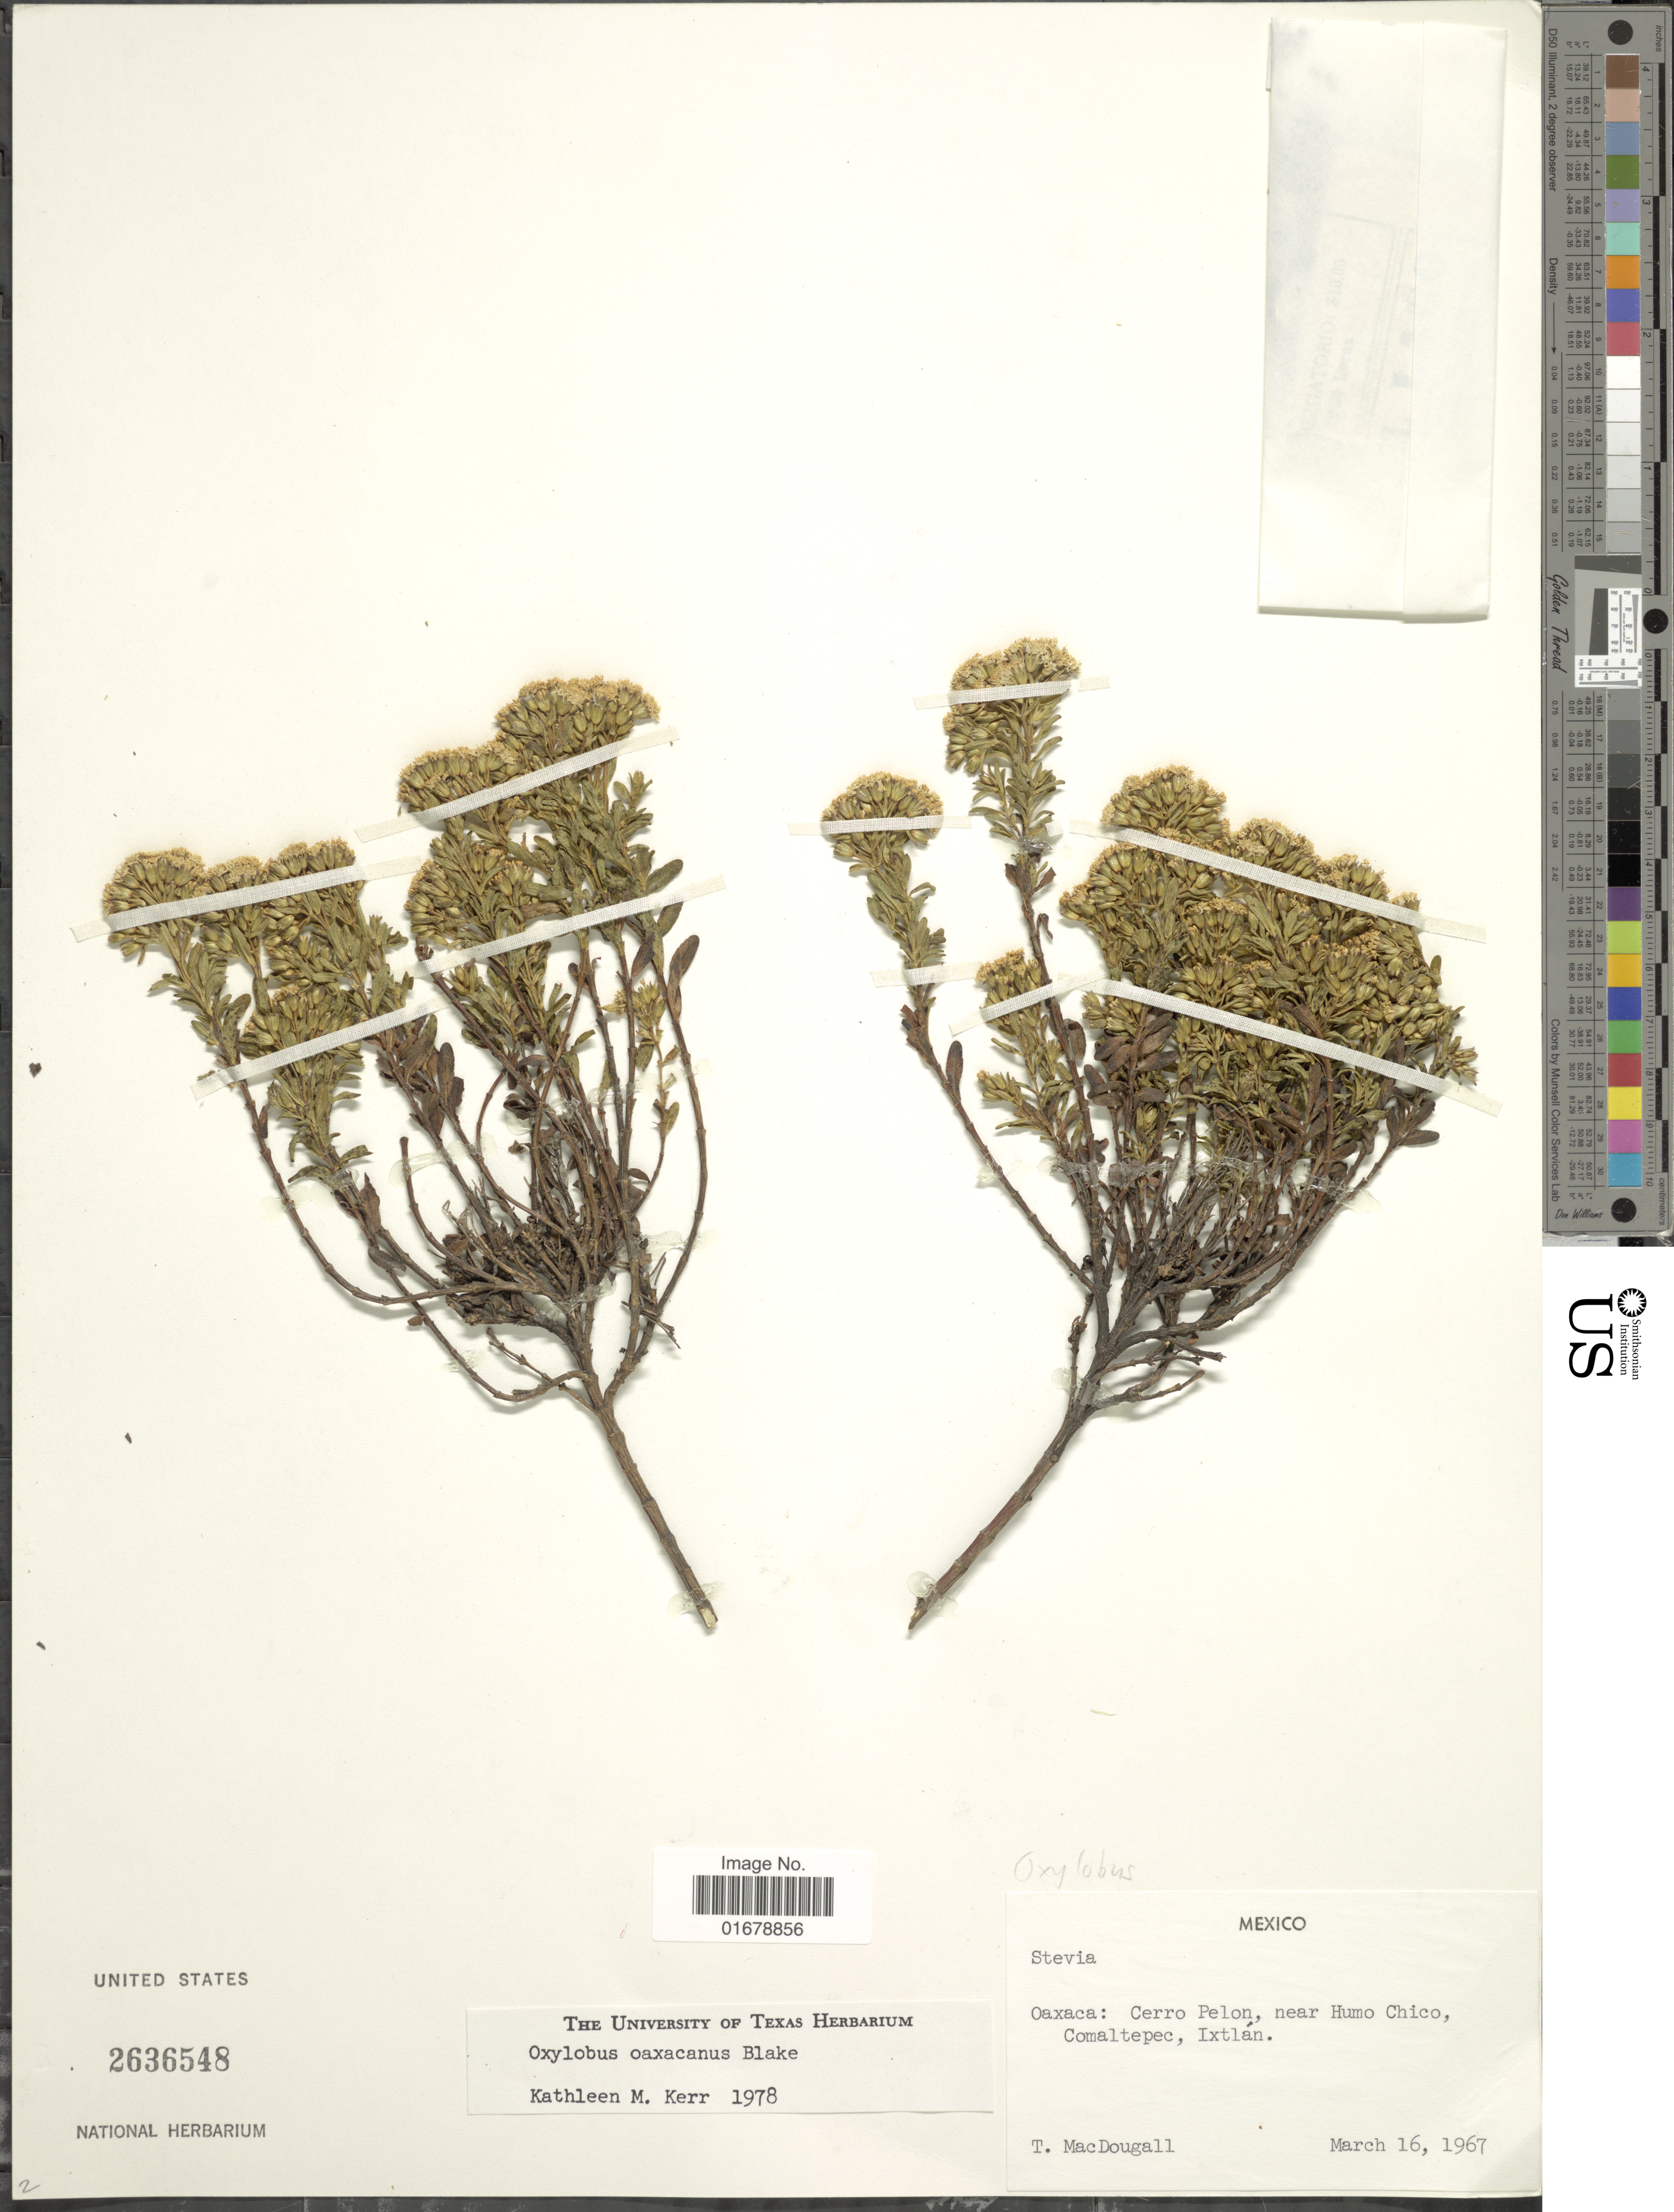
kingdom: Plantae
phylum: Tracheophyta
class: Magnoliopsida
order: Asterales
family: Asteraceae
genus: Oxylobus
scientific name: Oxylobus oaxacanus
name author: S.F. Blake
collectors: T. B. MacDougall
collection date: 1967-03-16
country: Mexico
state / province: Oaxaca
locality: Mexico. Oaxaca: Cerro Pelon, near Humo Chico, Comaltepec, Ixtlan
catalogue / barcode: US 2636548